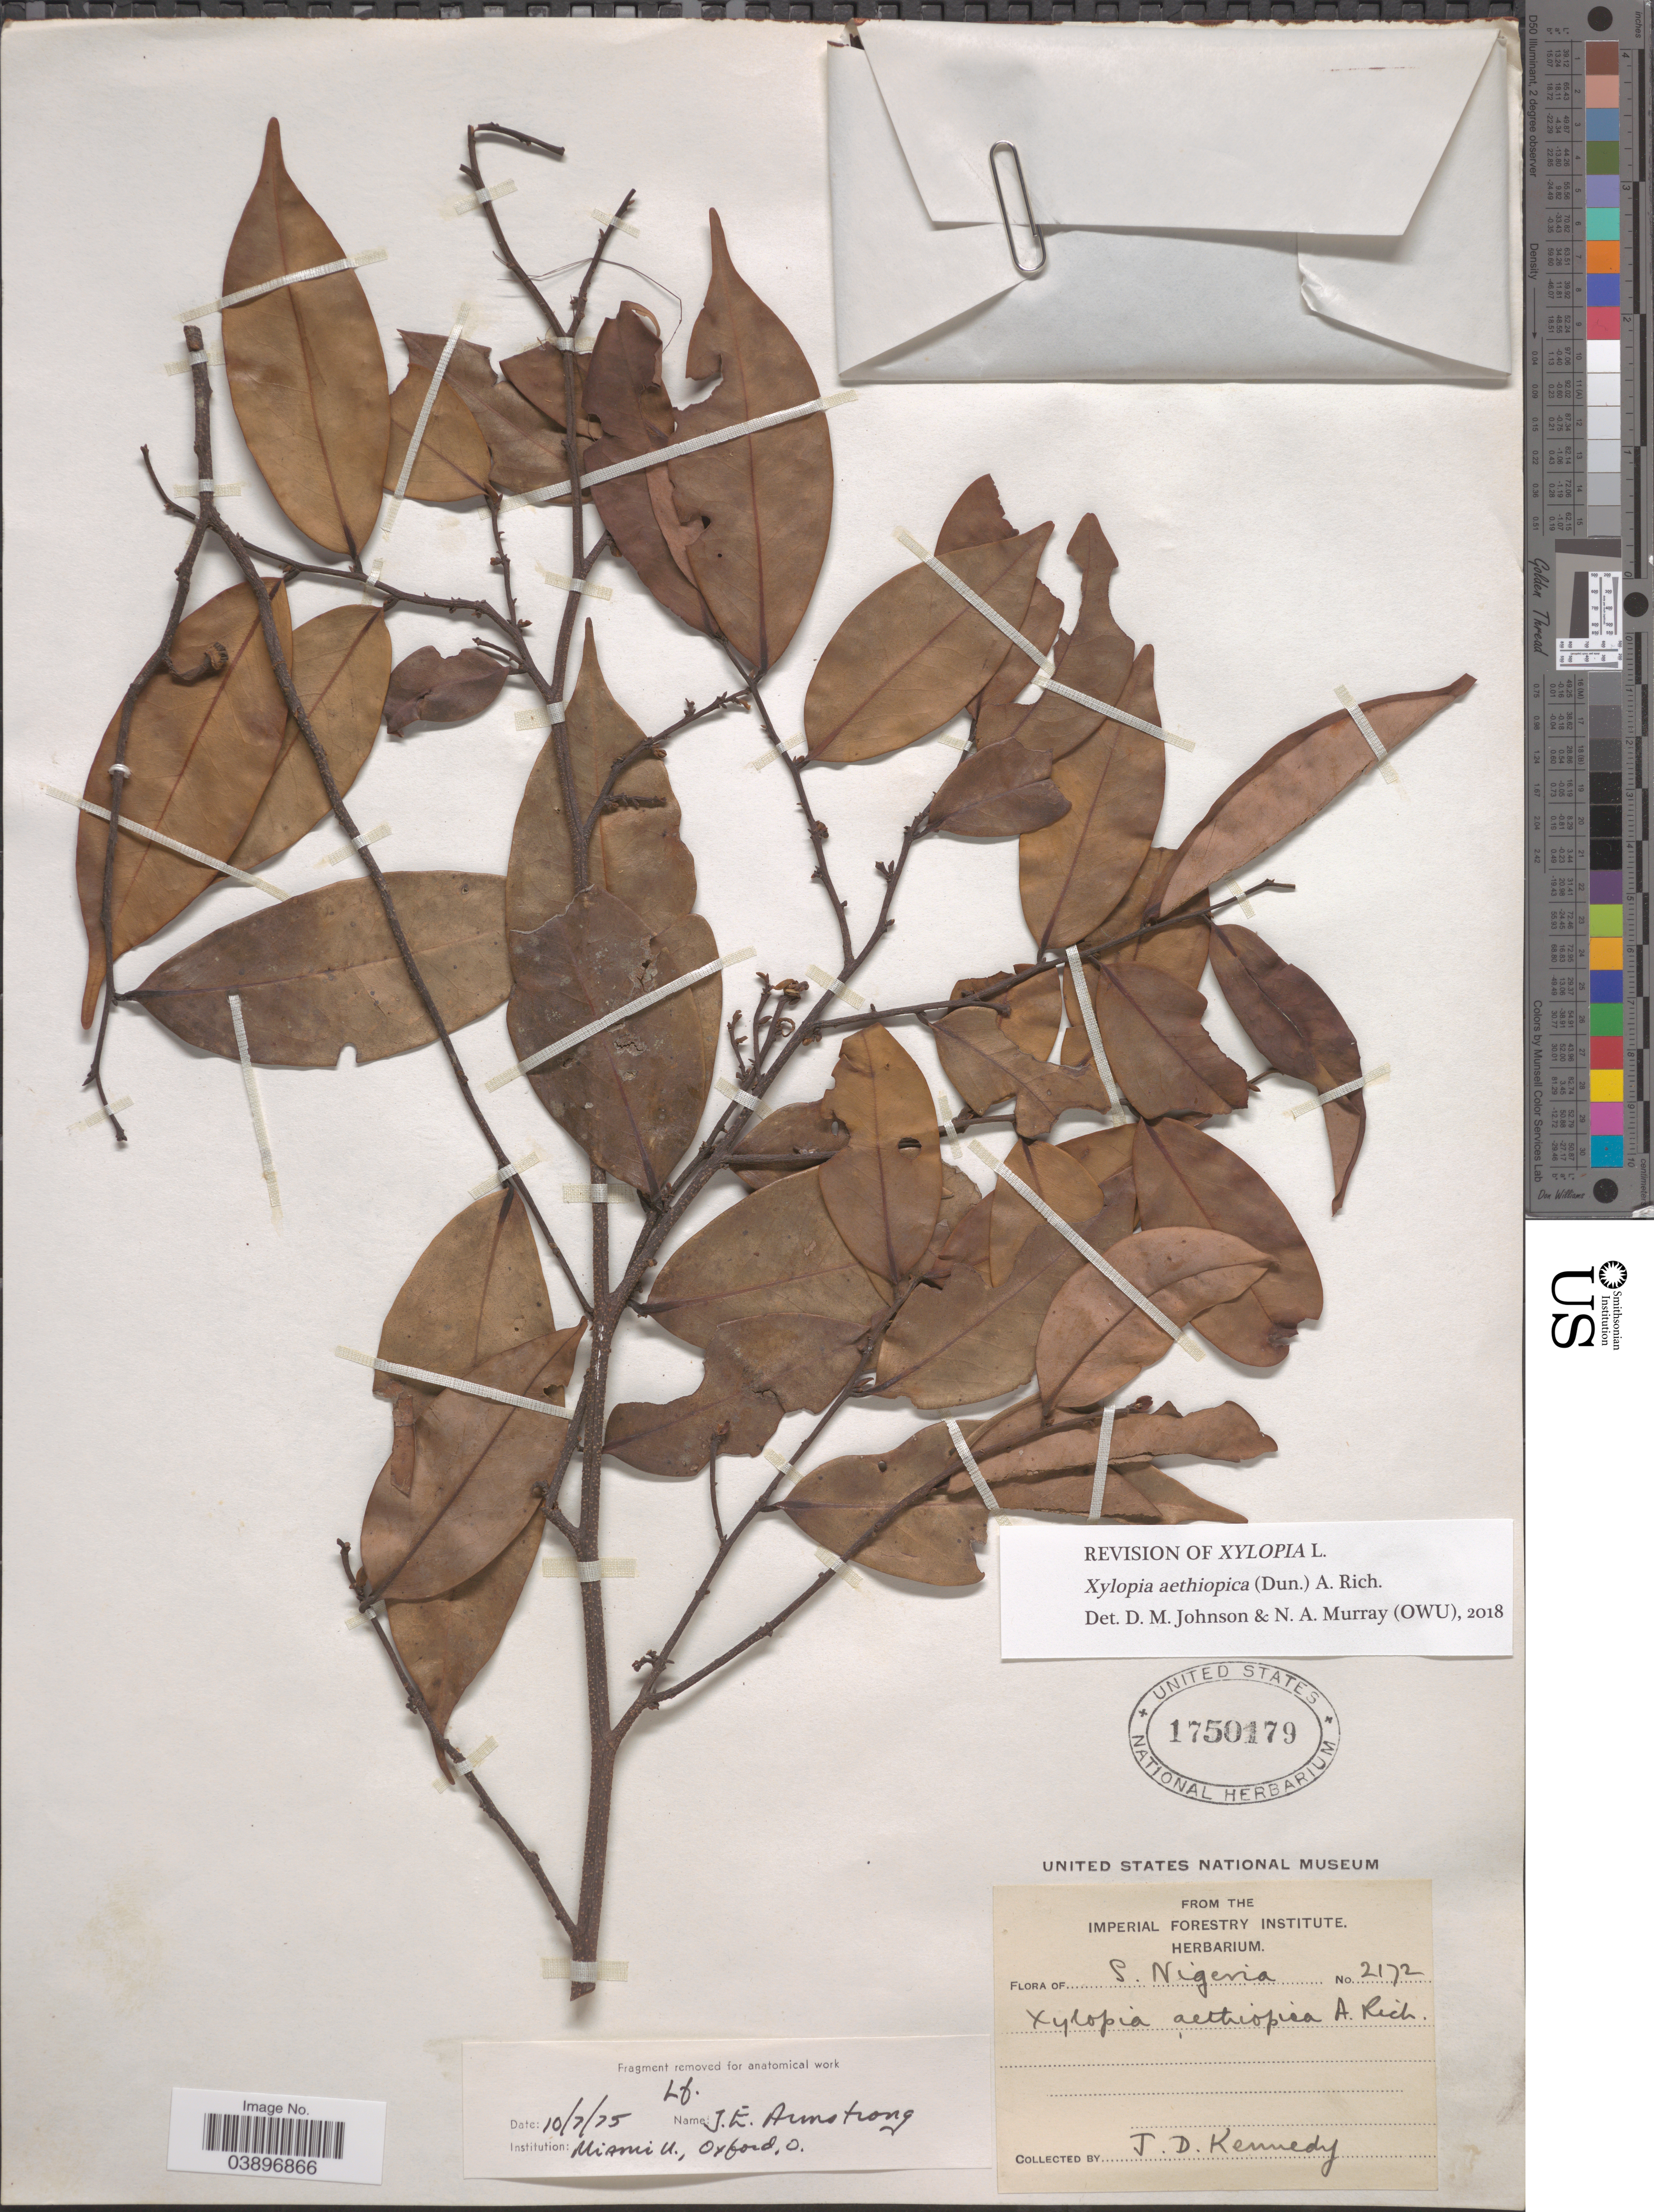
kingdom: Plantae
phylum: Tracheophyta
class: Magnoliopsida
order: Magnoliales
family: Annonaceae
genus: Xylopia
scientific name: Xylopia aethiopica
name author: (Dunal) A. Rich.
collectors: J. D. Kennedy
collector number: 2172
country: Nigeria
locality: S. Nigeria.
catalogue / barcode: US 1750179